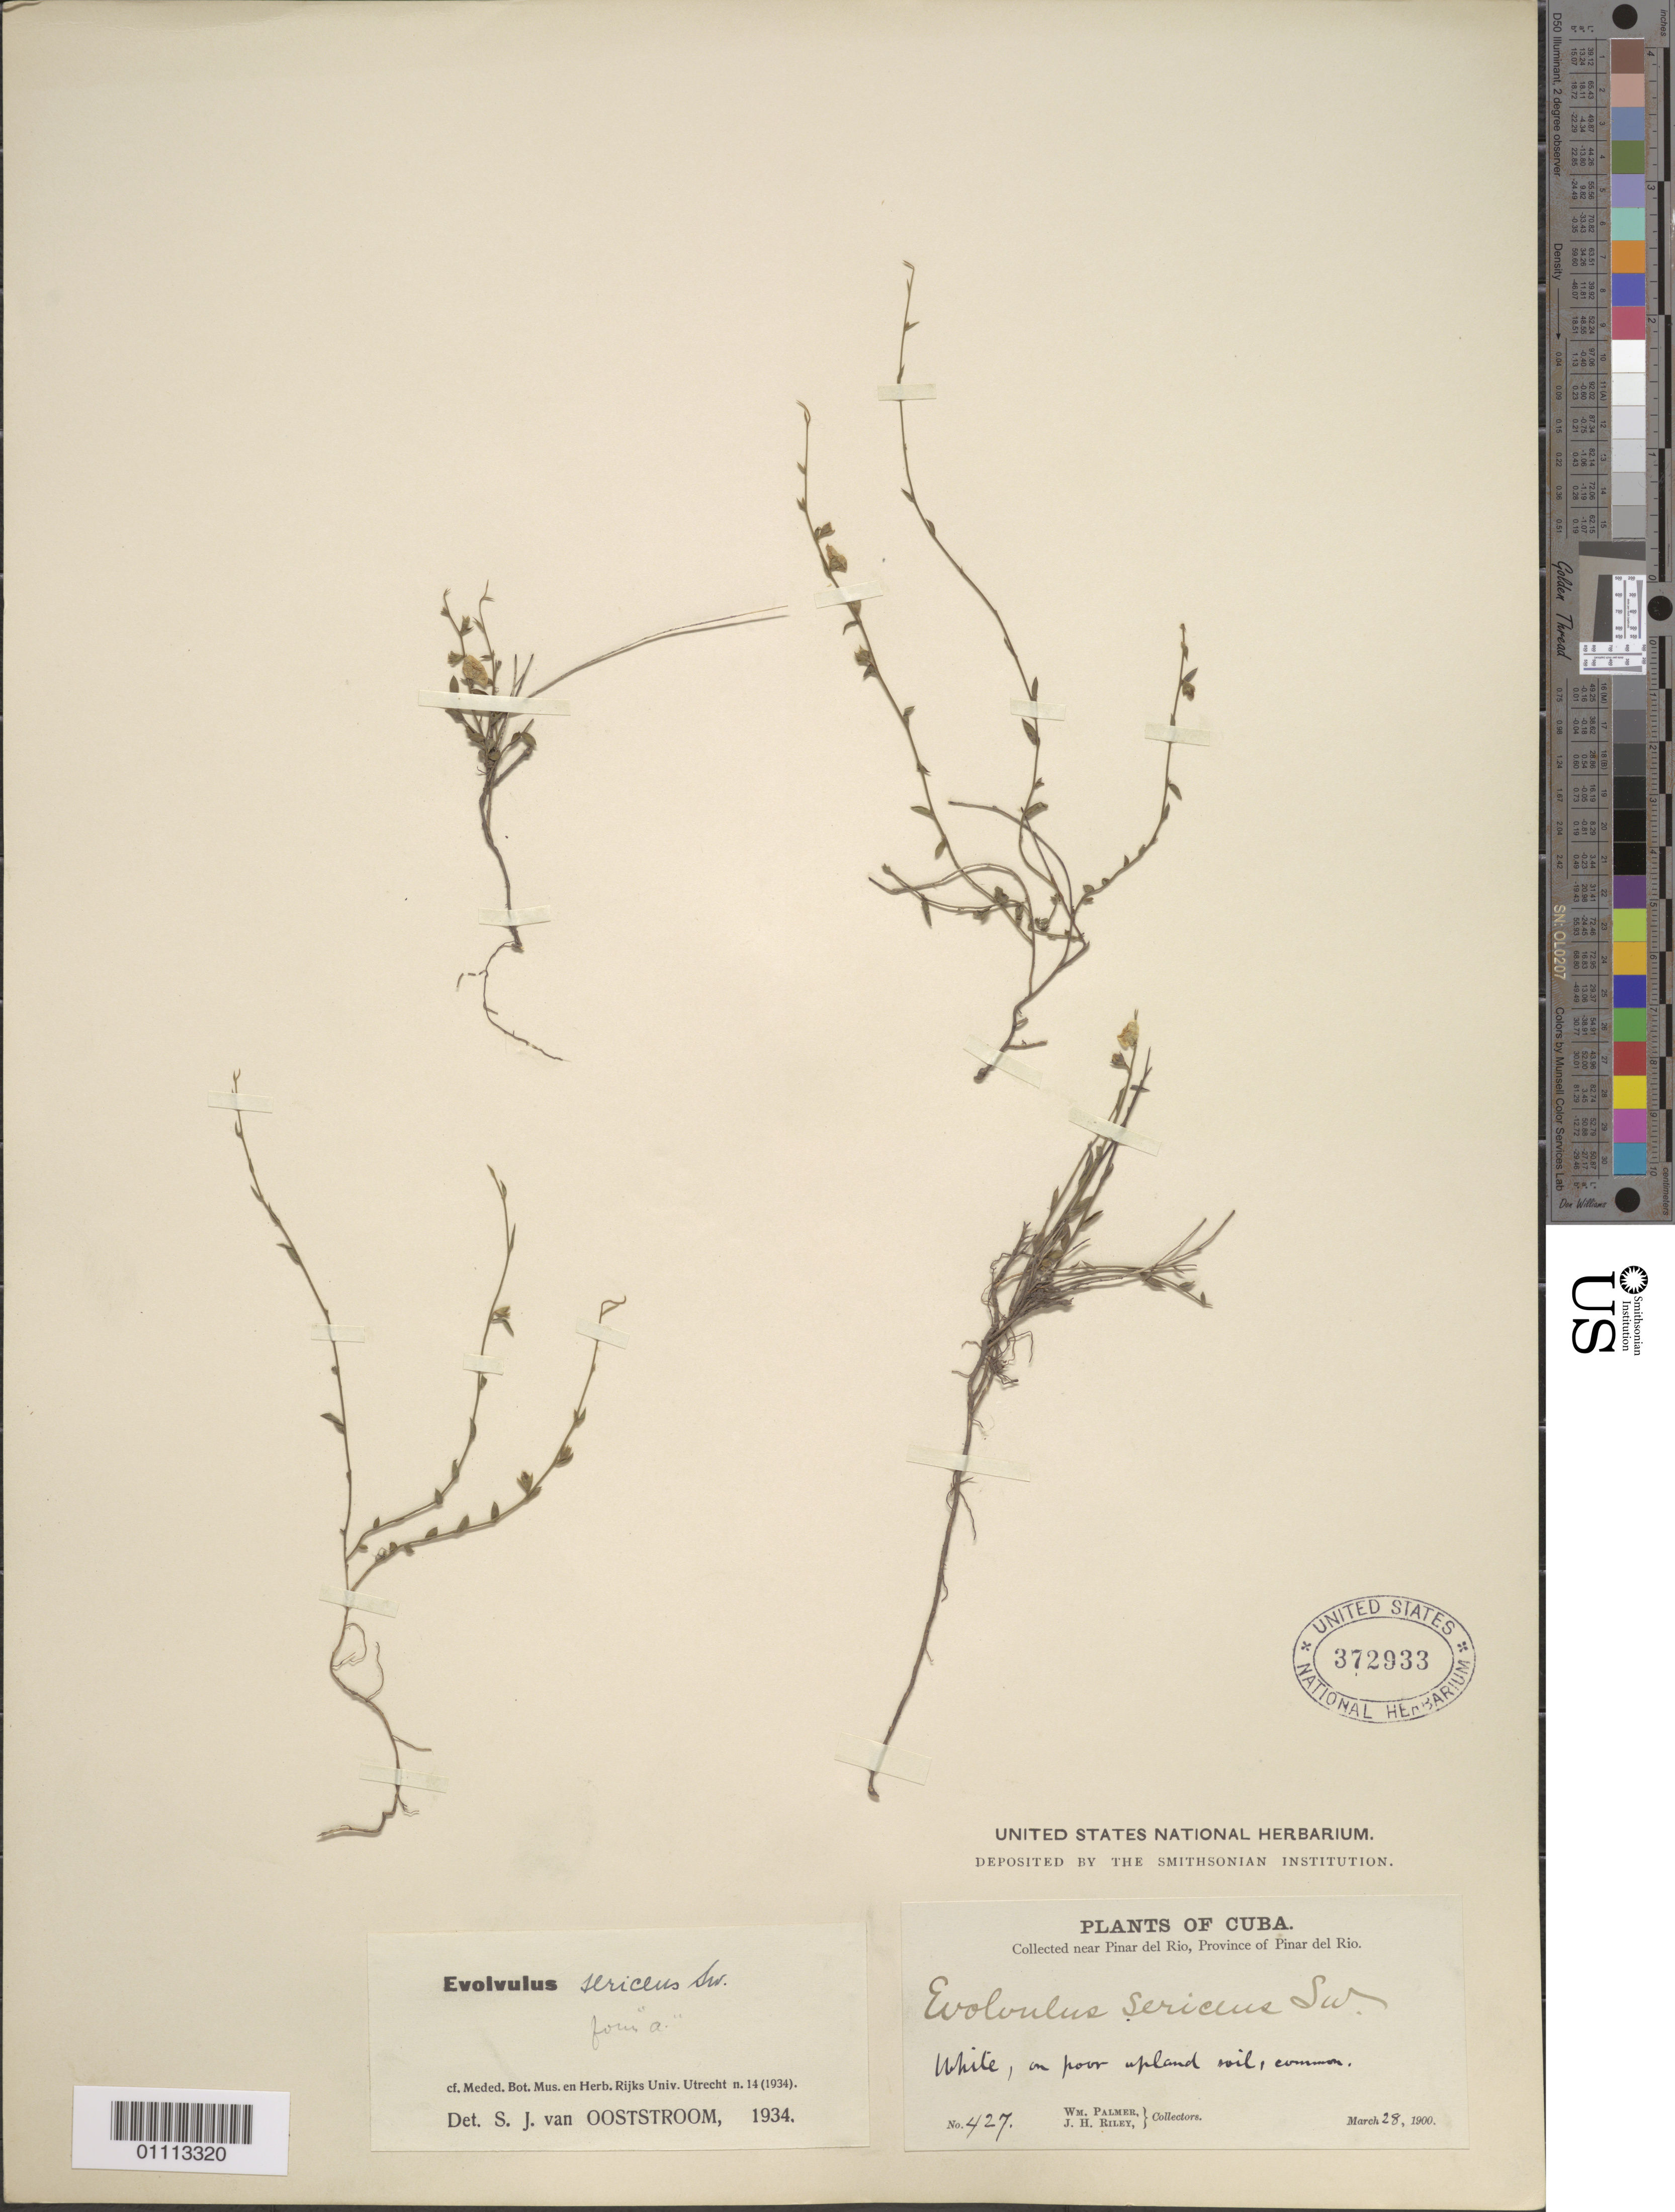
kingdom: Plantae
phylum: Tracheophyta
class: Magnoliopsida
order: Solanales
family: Convolvulaceae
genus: Evolvulus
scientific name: Evolvulus sericeus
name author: Sw.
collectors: W. Palmer & J. H. Riley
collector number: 427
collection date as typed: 28 Mar 1900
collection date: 1900-03-28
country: Cuba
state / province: Pinar del Rio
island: Cuba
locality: Collected near Pinar del Rio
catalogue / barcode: US 372933